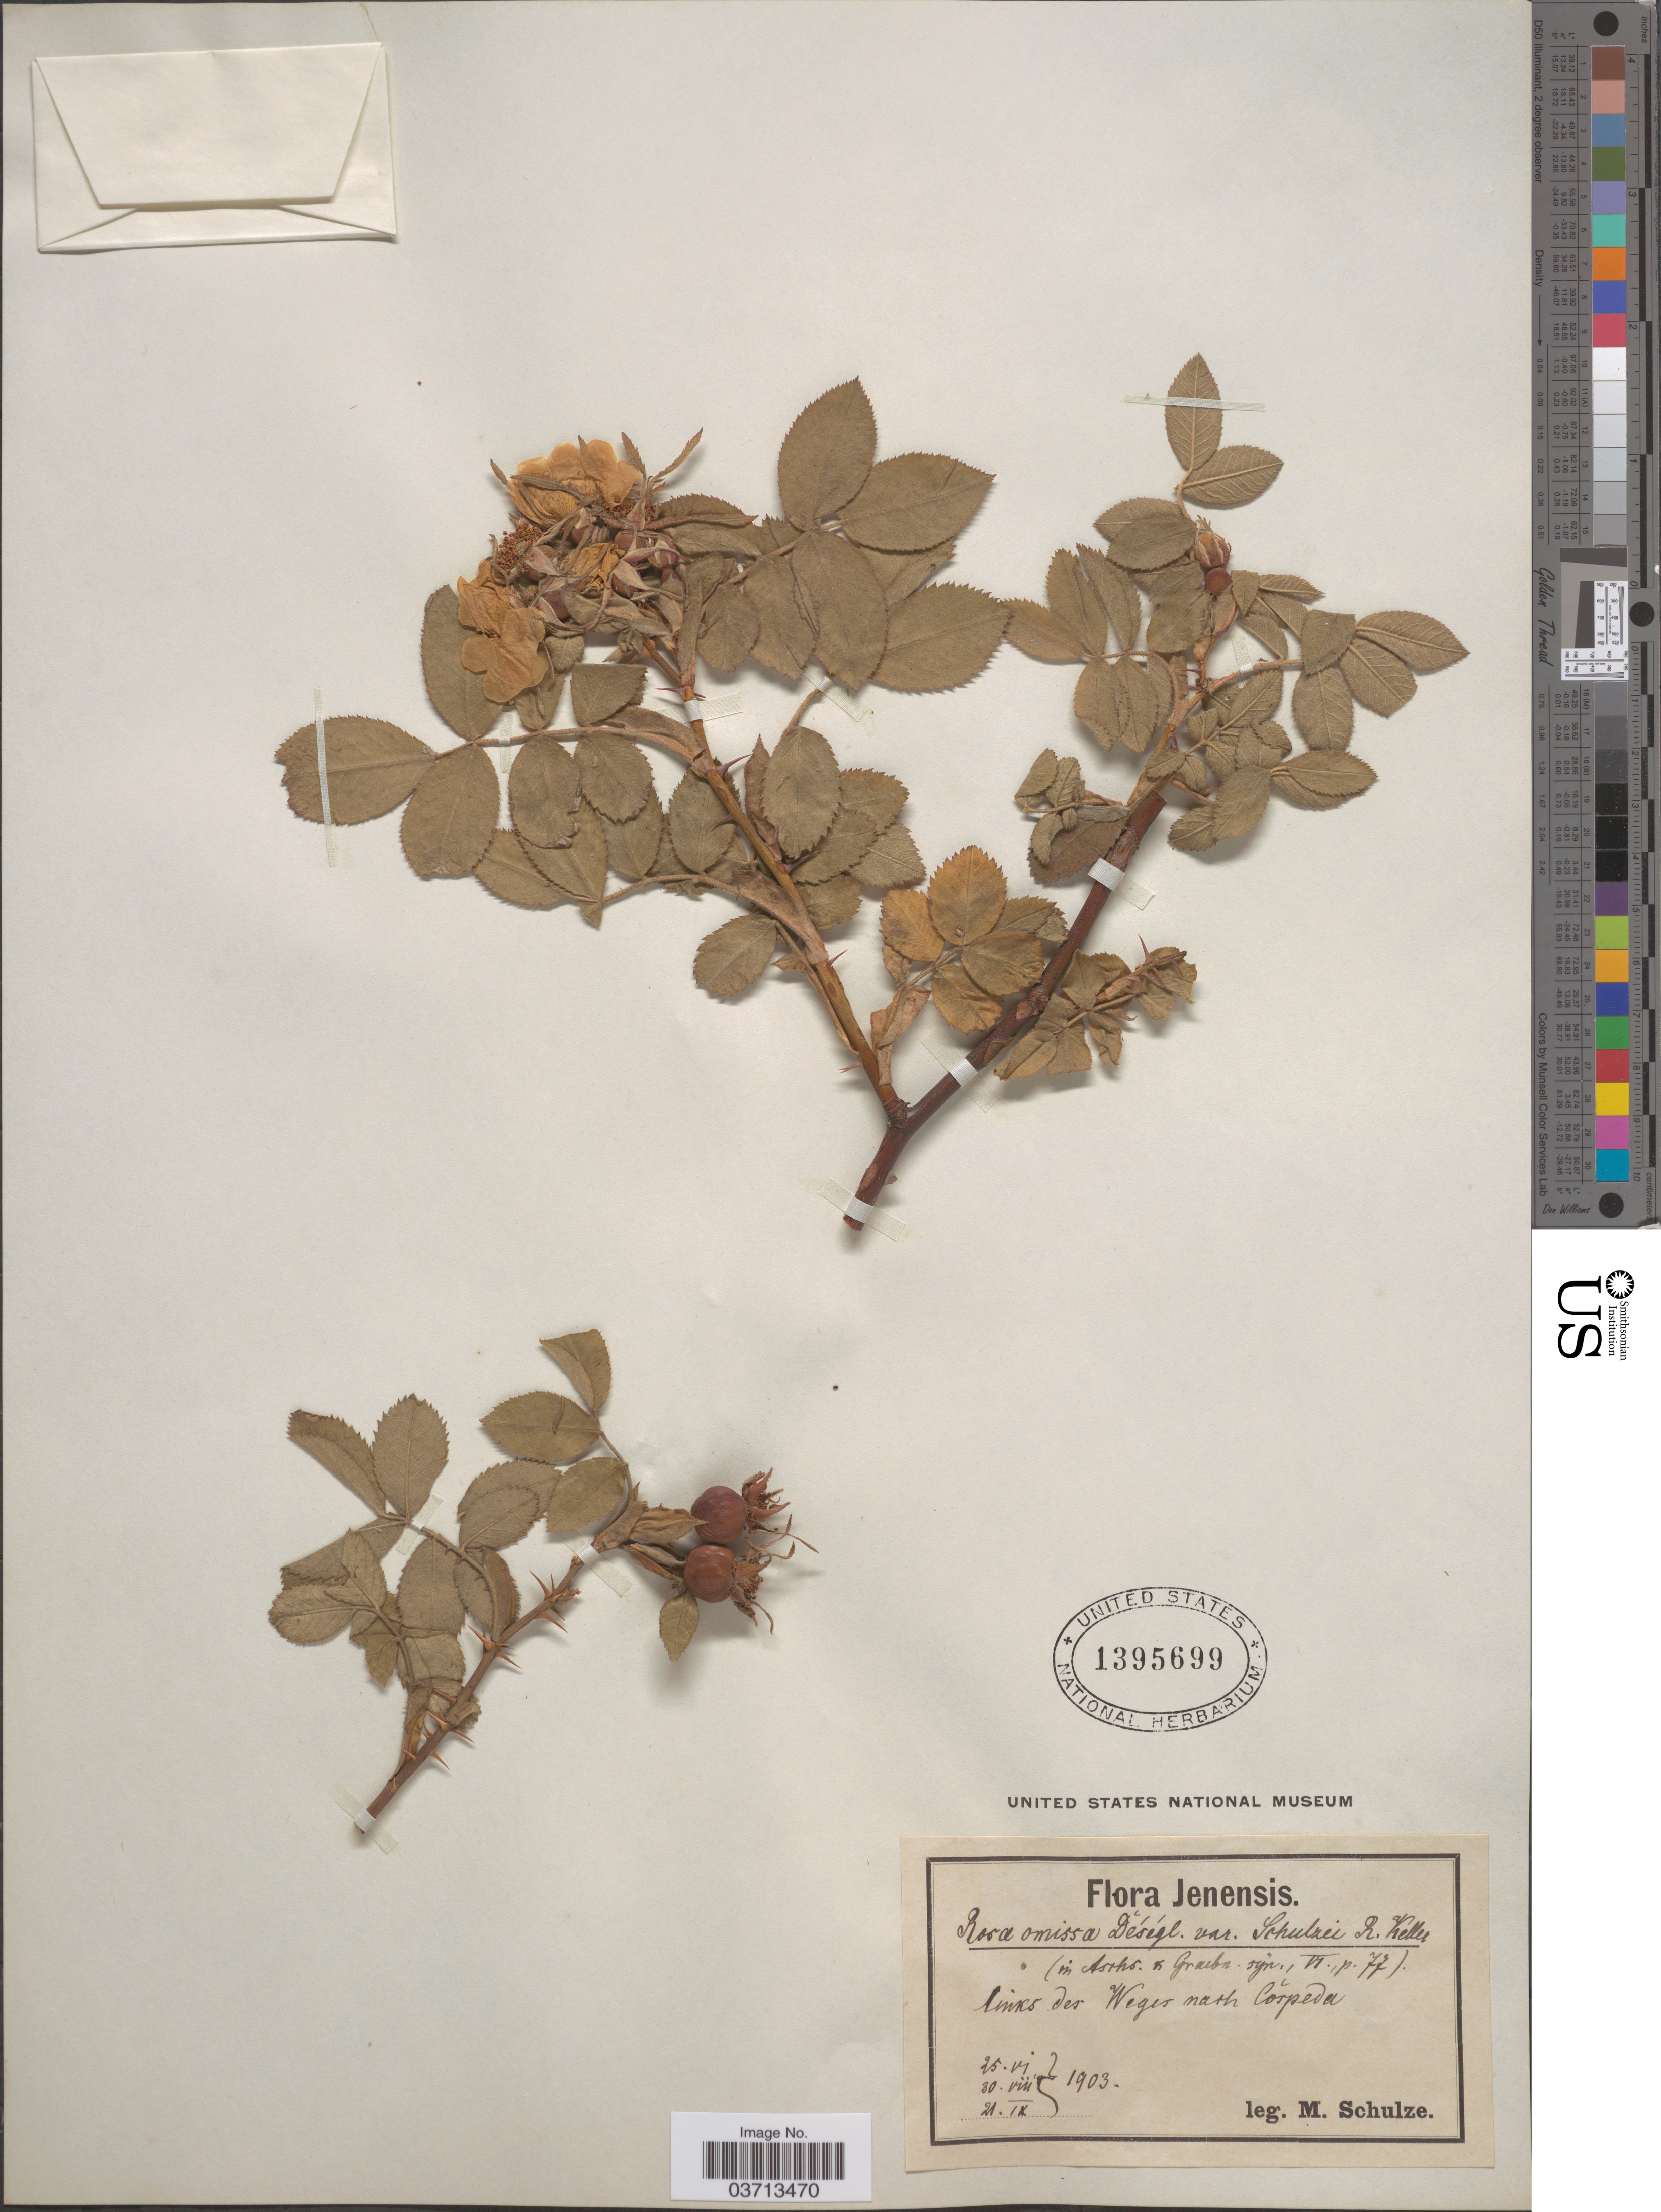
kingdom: Plantae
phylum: Tracheophyta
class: Magnoliopsida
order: Rosales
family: Rosaceae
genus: Rosa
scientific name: Rosa omissa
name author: Déségl.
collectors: M. Schulze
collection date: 1903-06-25/1903-09-21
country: Germany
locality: Jenensis. Limks [interpreted] der Weges nach Cospeda.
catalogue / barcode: US 1395699